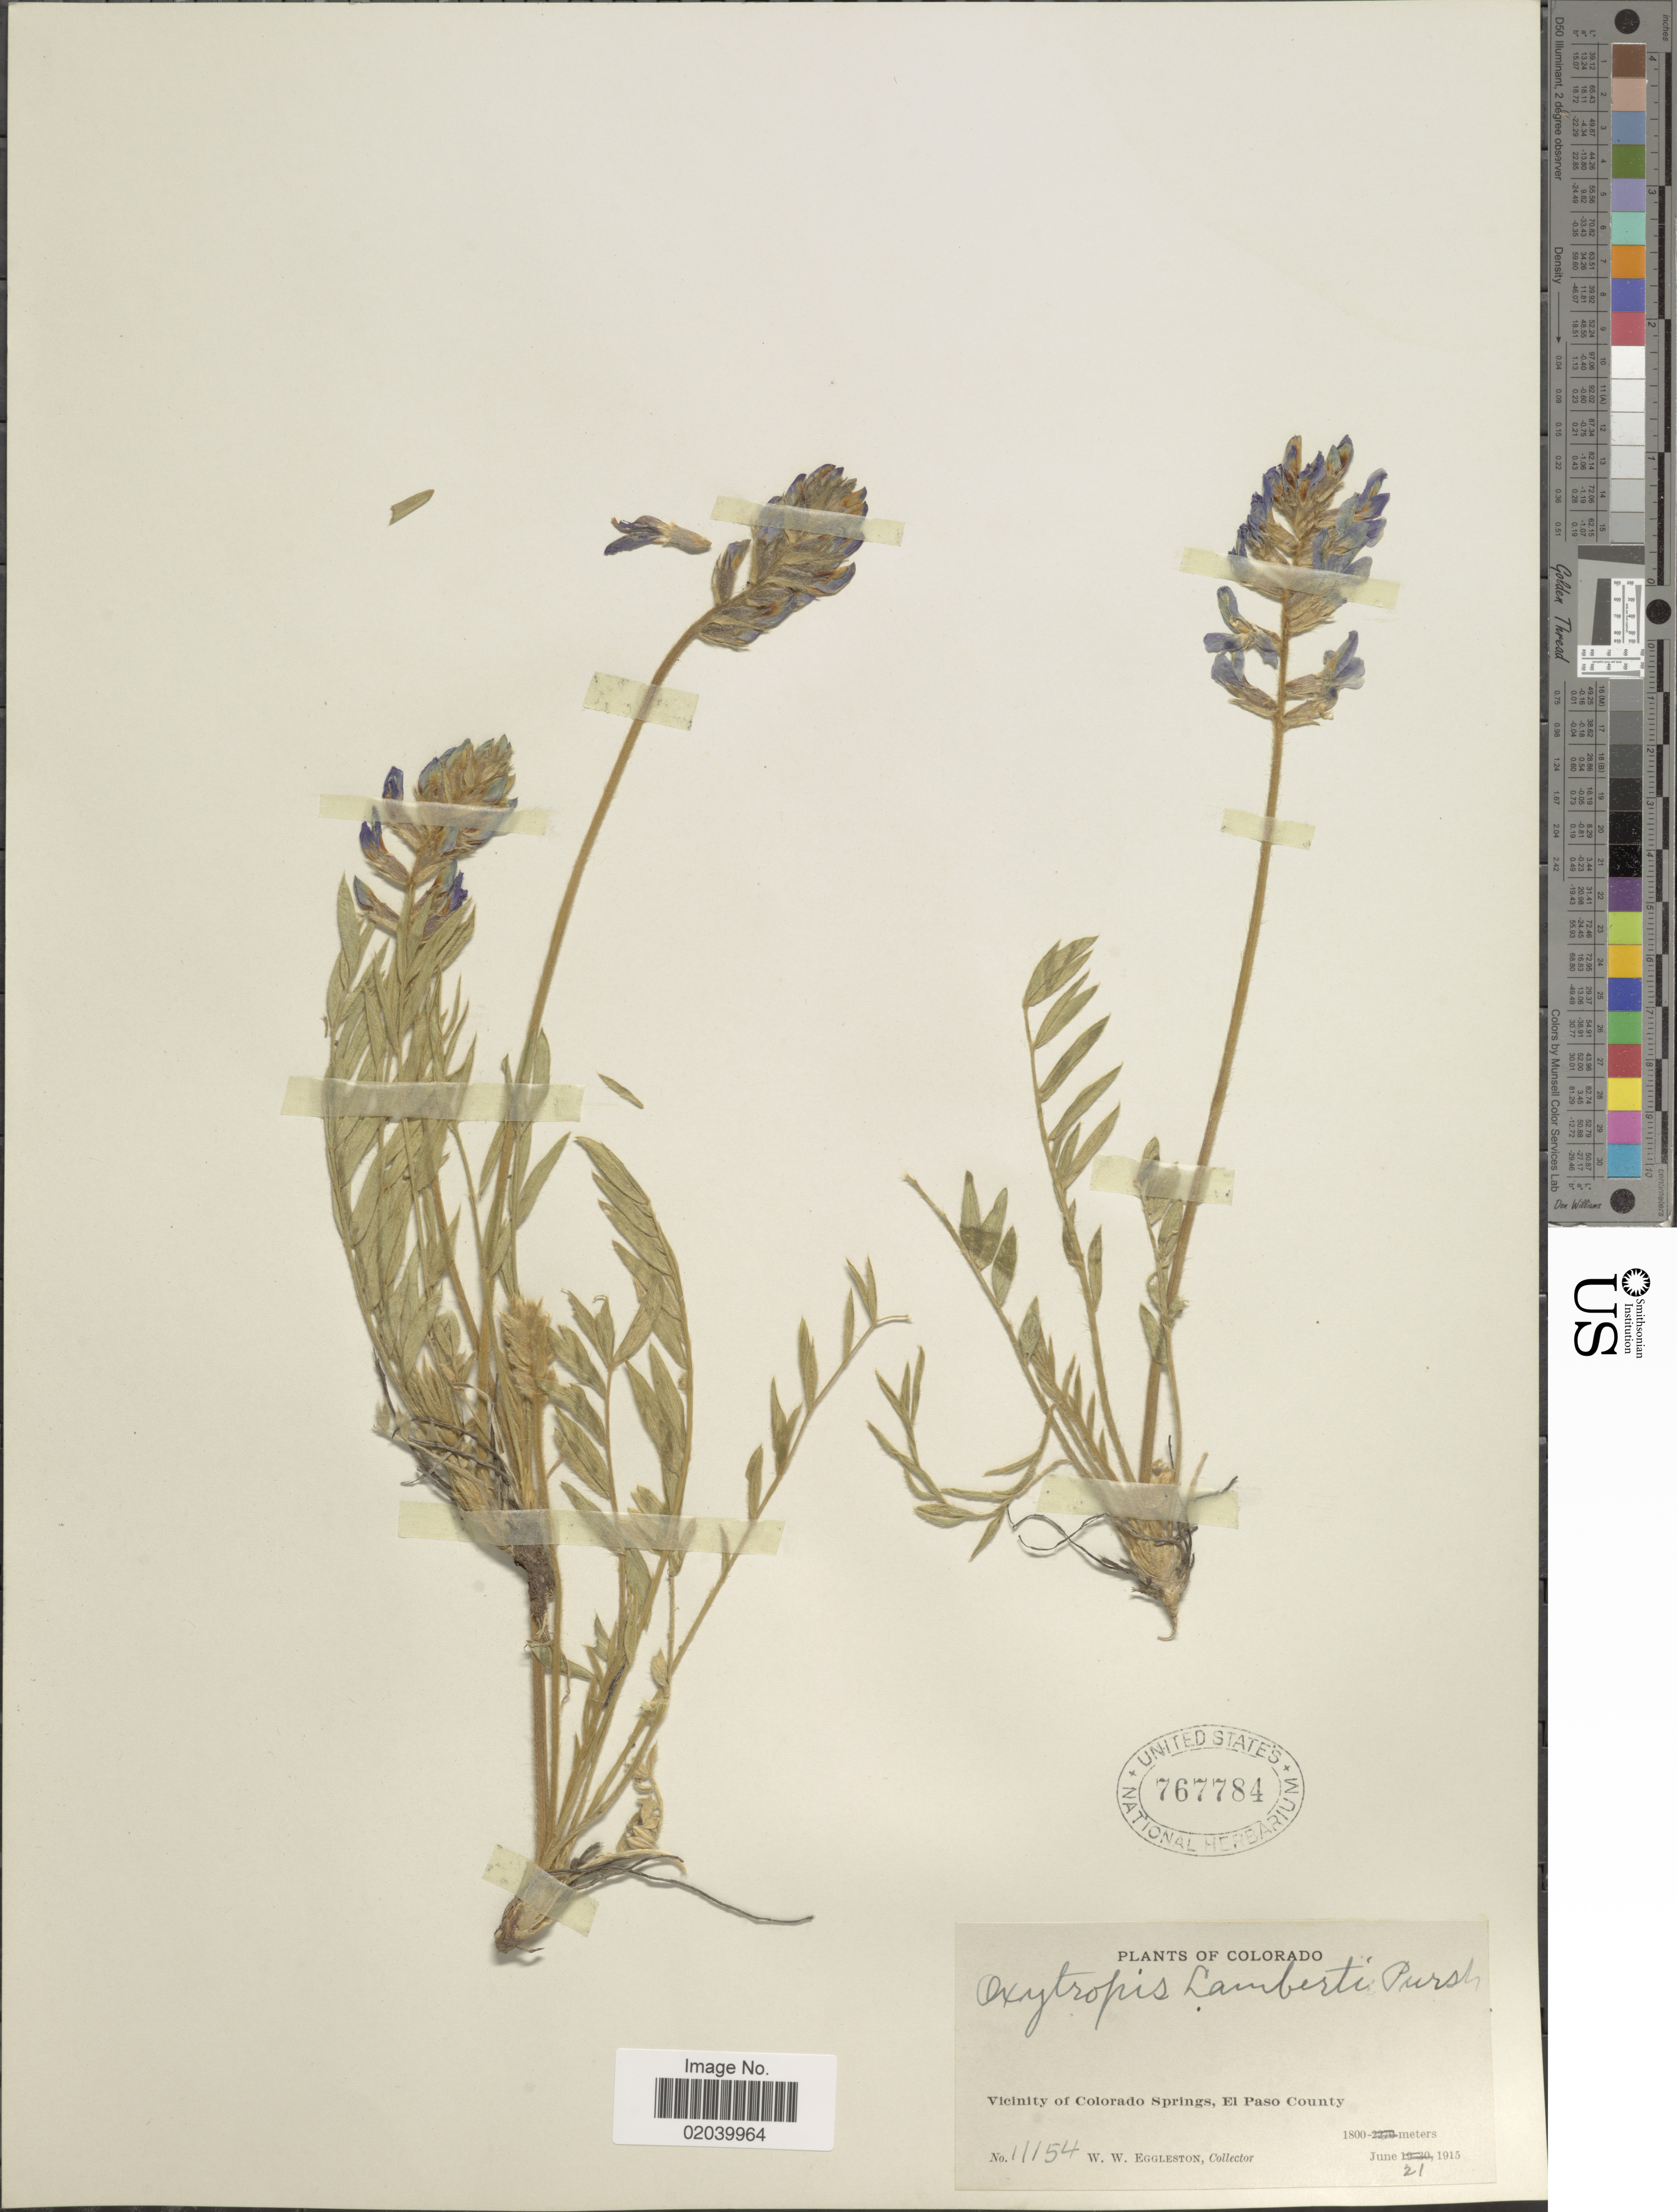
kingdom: Plantae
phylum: Tracheophyta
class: Magnoliopsida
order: Fabales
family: Fabaceae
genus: Oxytropis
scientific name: Oxytropis lambertii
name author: Pursh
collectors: W. W. Eggleston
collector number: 11154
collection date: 1915-06-21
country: United States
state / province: Colorado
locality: Vicinity of Colorado Springs, El Paso County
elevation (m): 1800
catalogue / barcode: US 767784